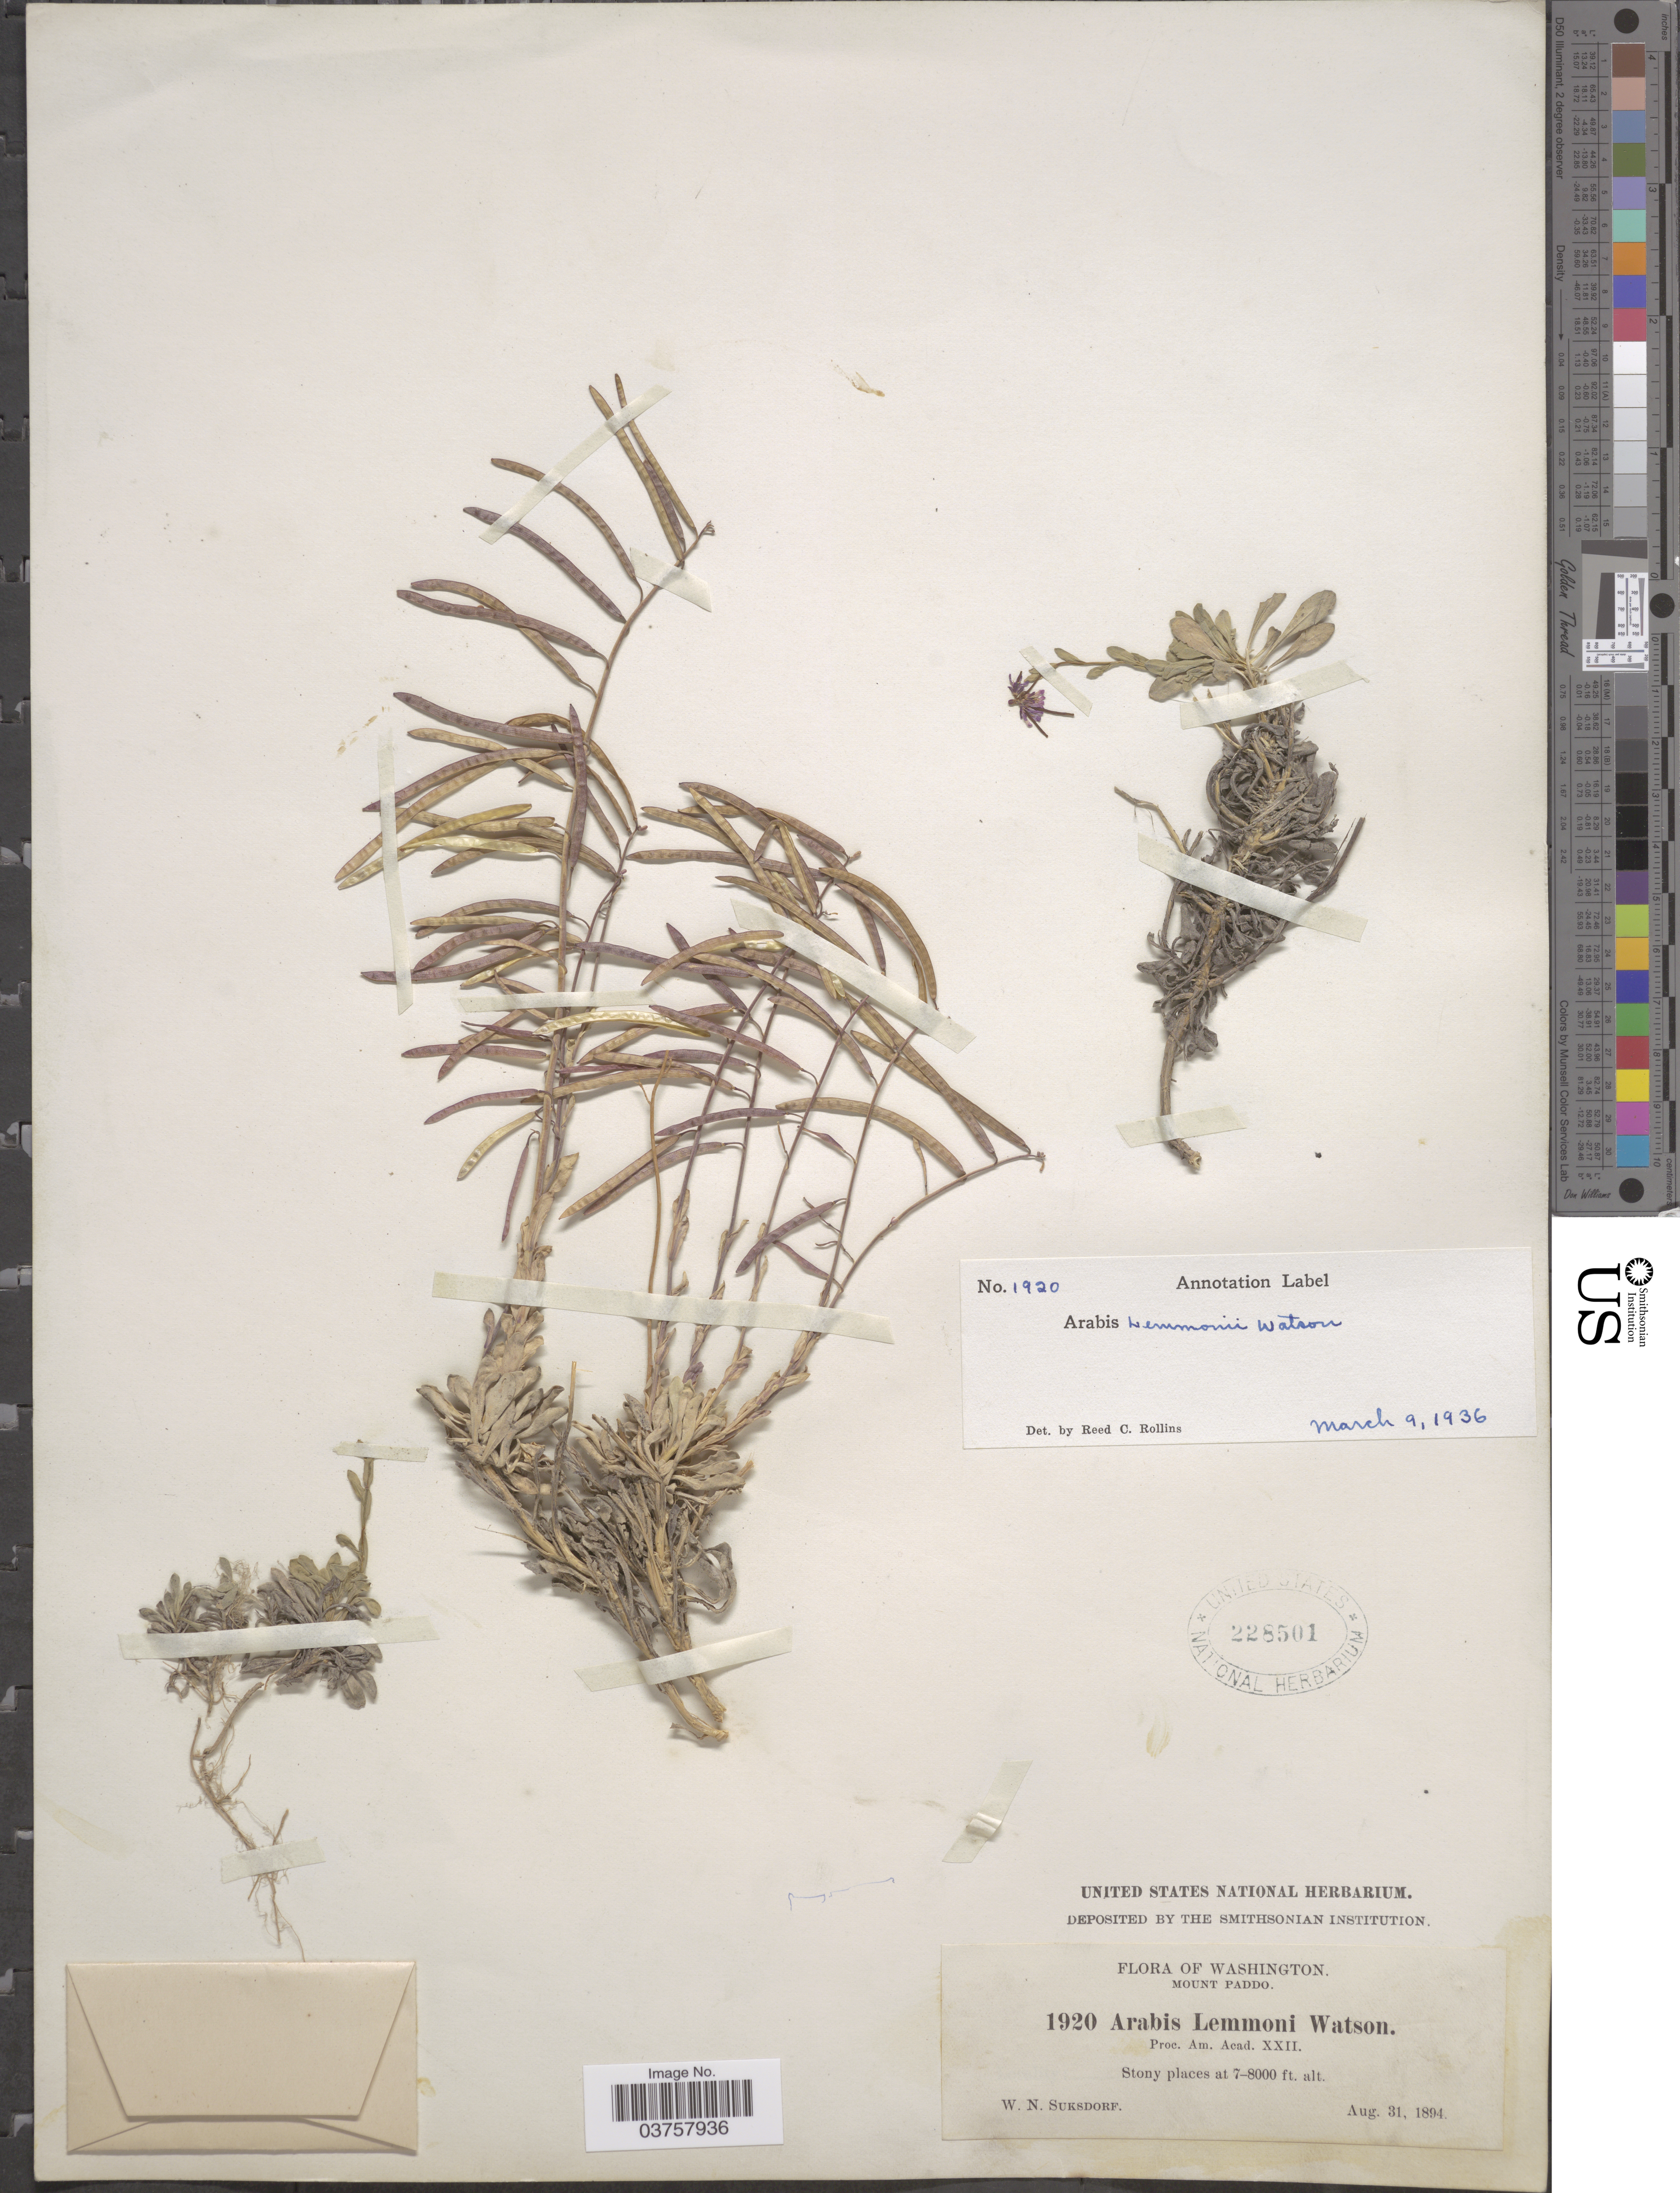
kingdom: Plantae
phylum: Tracheophyta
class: Magnoliopsida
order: Brassicales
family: Brassicaceae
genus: Arabis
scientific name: Arabis lemmonii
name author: S. Watson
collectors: W. N. Suksdorf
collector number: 1920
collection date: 1894-08-31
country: United States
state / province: Washington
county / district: Skamania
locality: Mount Paddo.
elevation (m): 2134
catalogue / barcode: US 228501